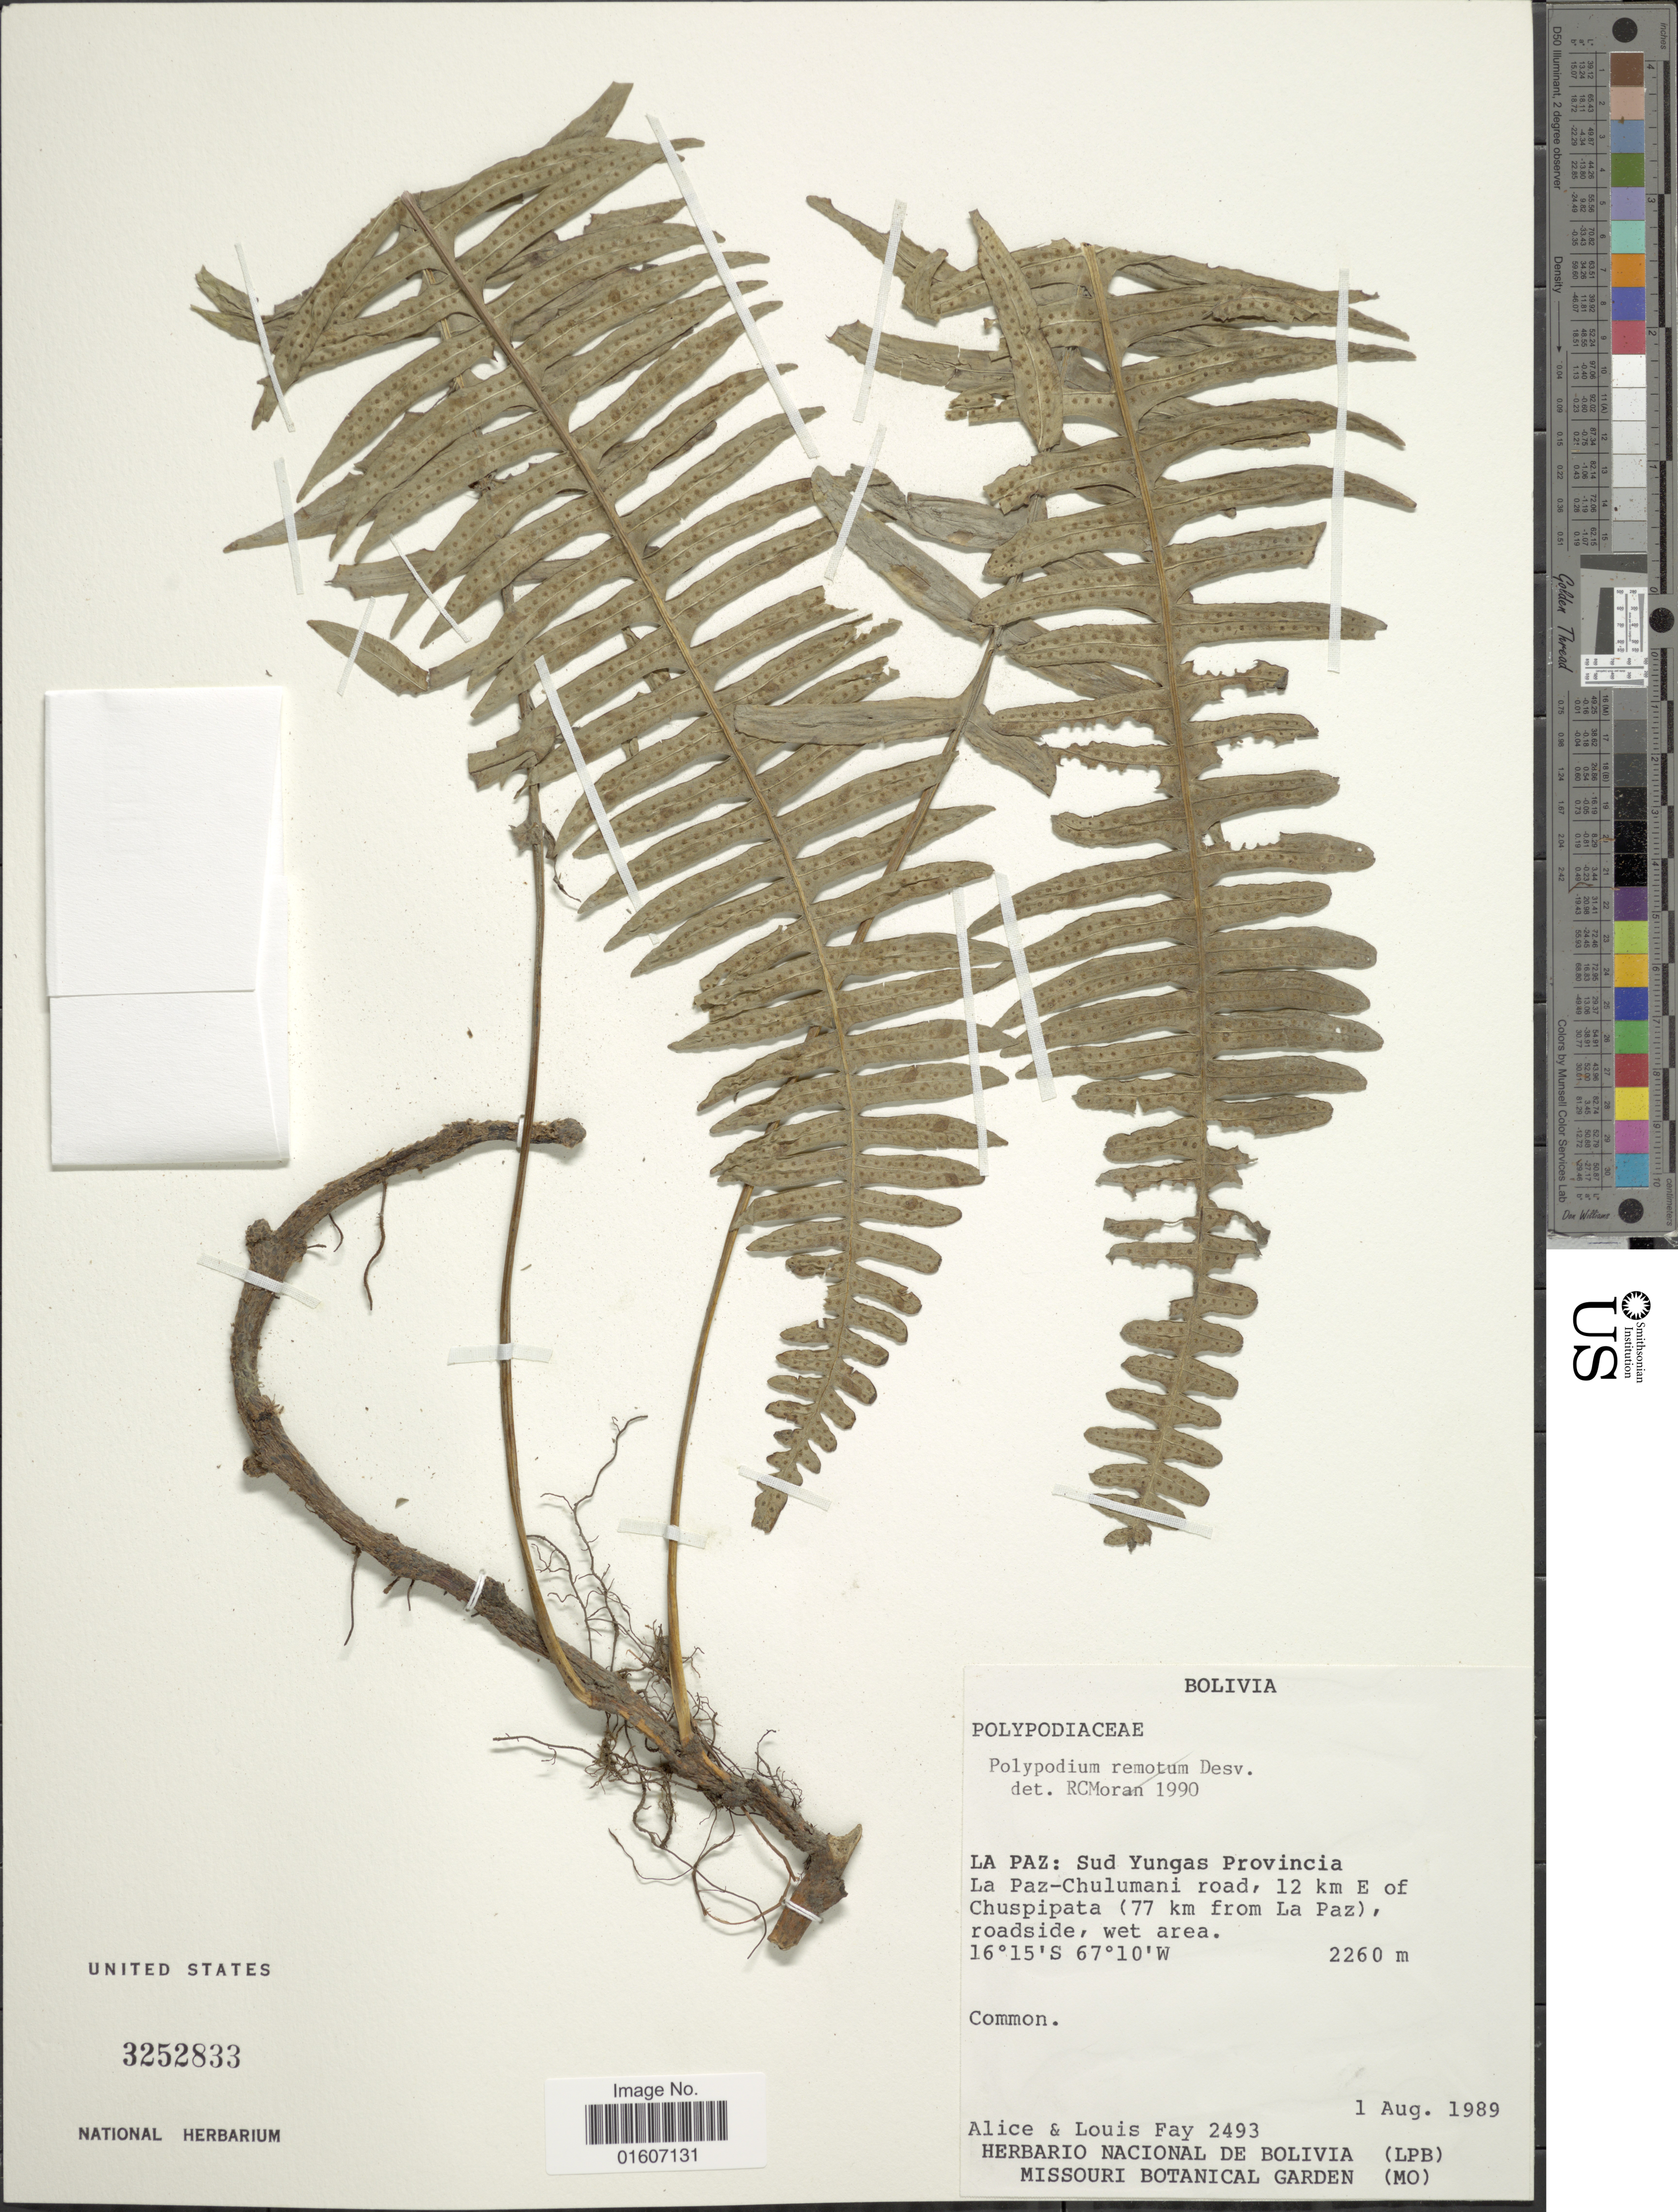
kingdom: Plantae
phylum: Tracheophyta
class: Polypodiopsida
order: Polypodiales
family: Polypodiaceae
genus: Serpocaulon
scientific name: Serpocaulon sp.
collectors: A. Fay & L. Fay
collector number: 2493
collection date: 1989-08-01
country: Bolivia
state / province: La Paz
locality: Sud-Yungas Provincia La Paz-Chulumani road, 12 km E of Chuspipta (77 km from La Paz), roadside, wet area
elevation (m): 2260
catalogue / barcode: US 3252833